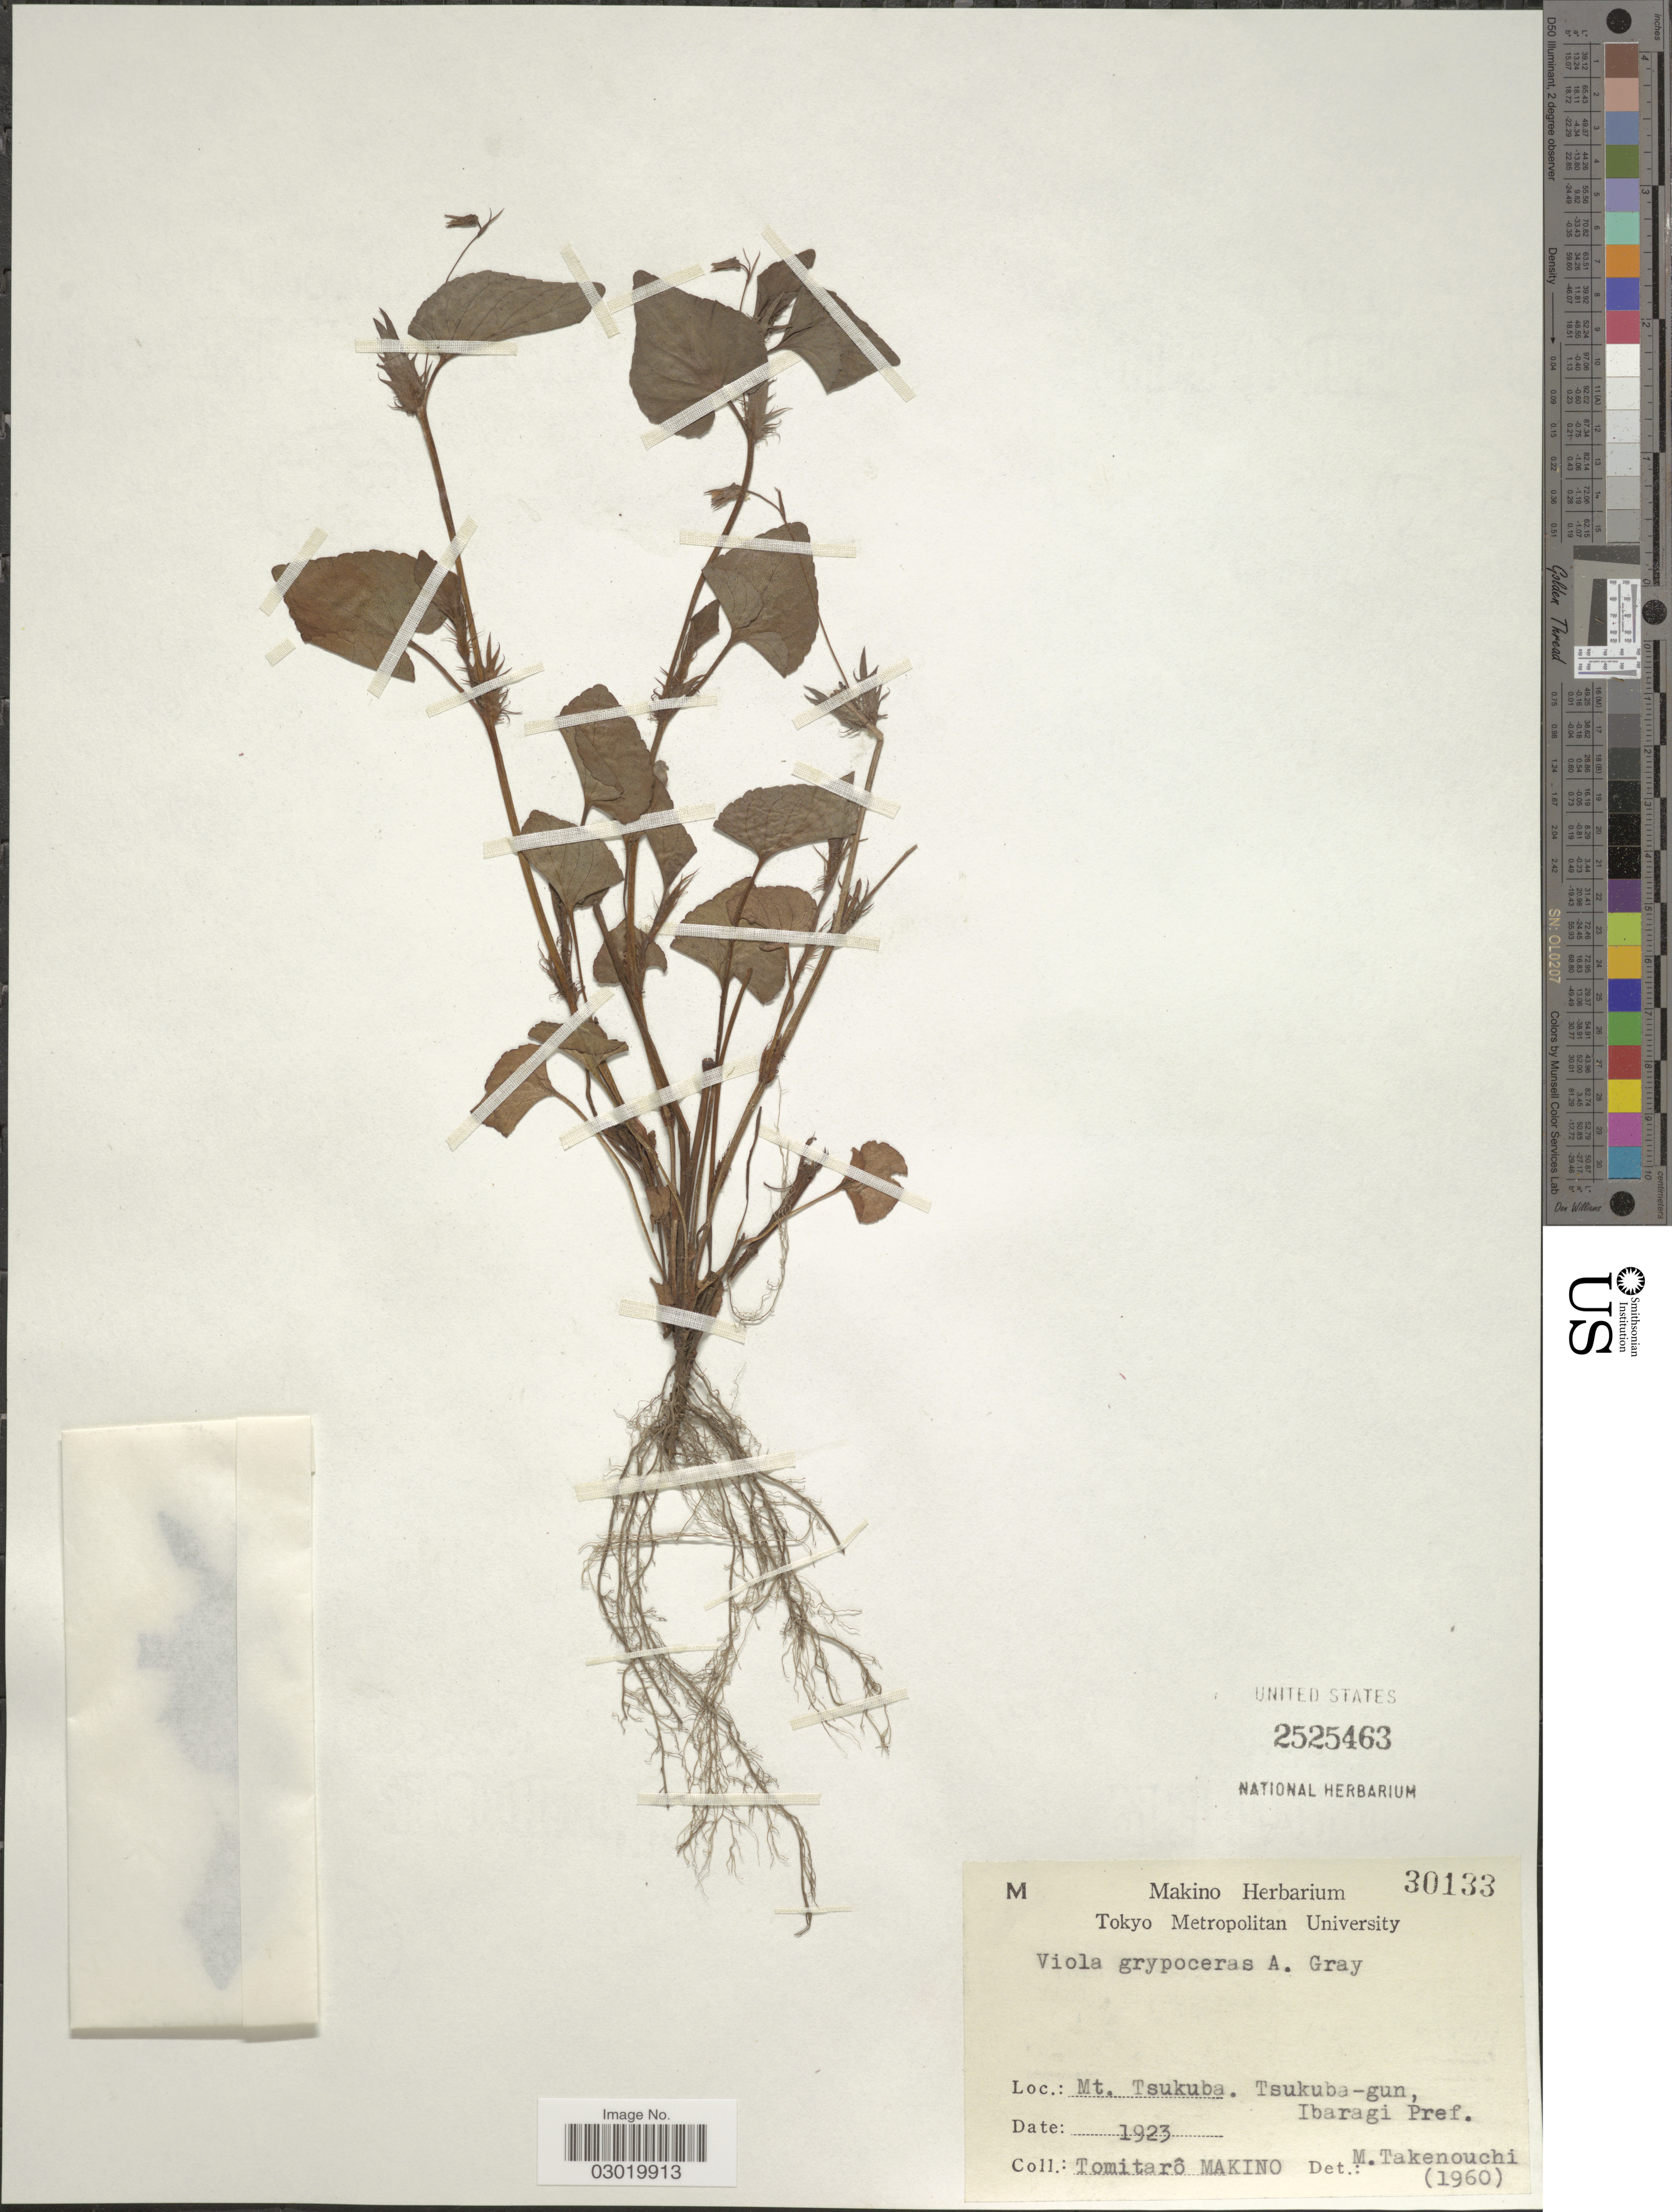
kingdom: Plantae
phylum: Tracheophyta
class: Magnoliopsida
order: Malpighiales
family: Violaceae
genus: Viola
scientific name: Viola grypoceras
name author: A. Gray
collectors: T. Makino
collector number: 30133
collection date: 1923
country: Japan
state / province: Ibaraki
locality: Mt. Tsukuba. Tsukuba-gun, Ibaragi Pref.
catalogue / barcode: US 2525463